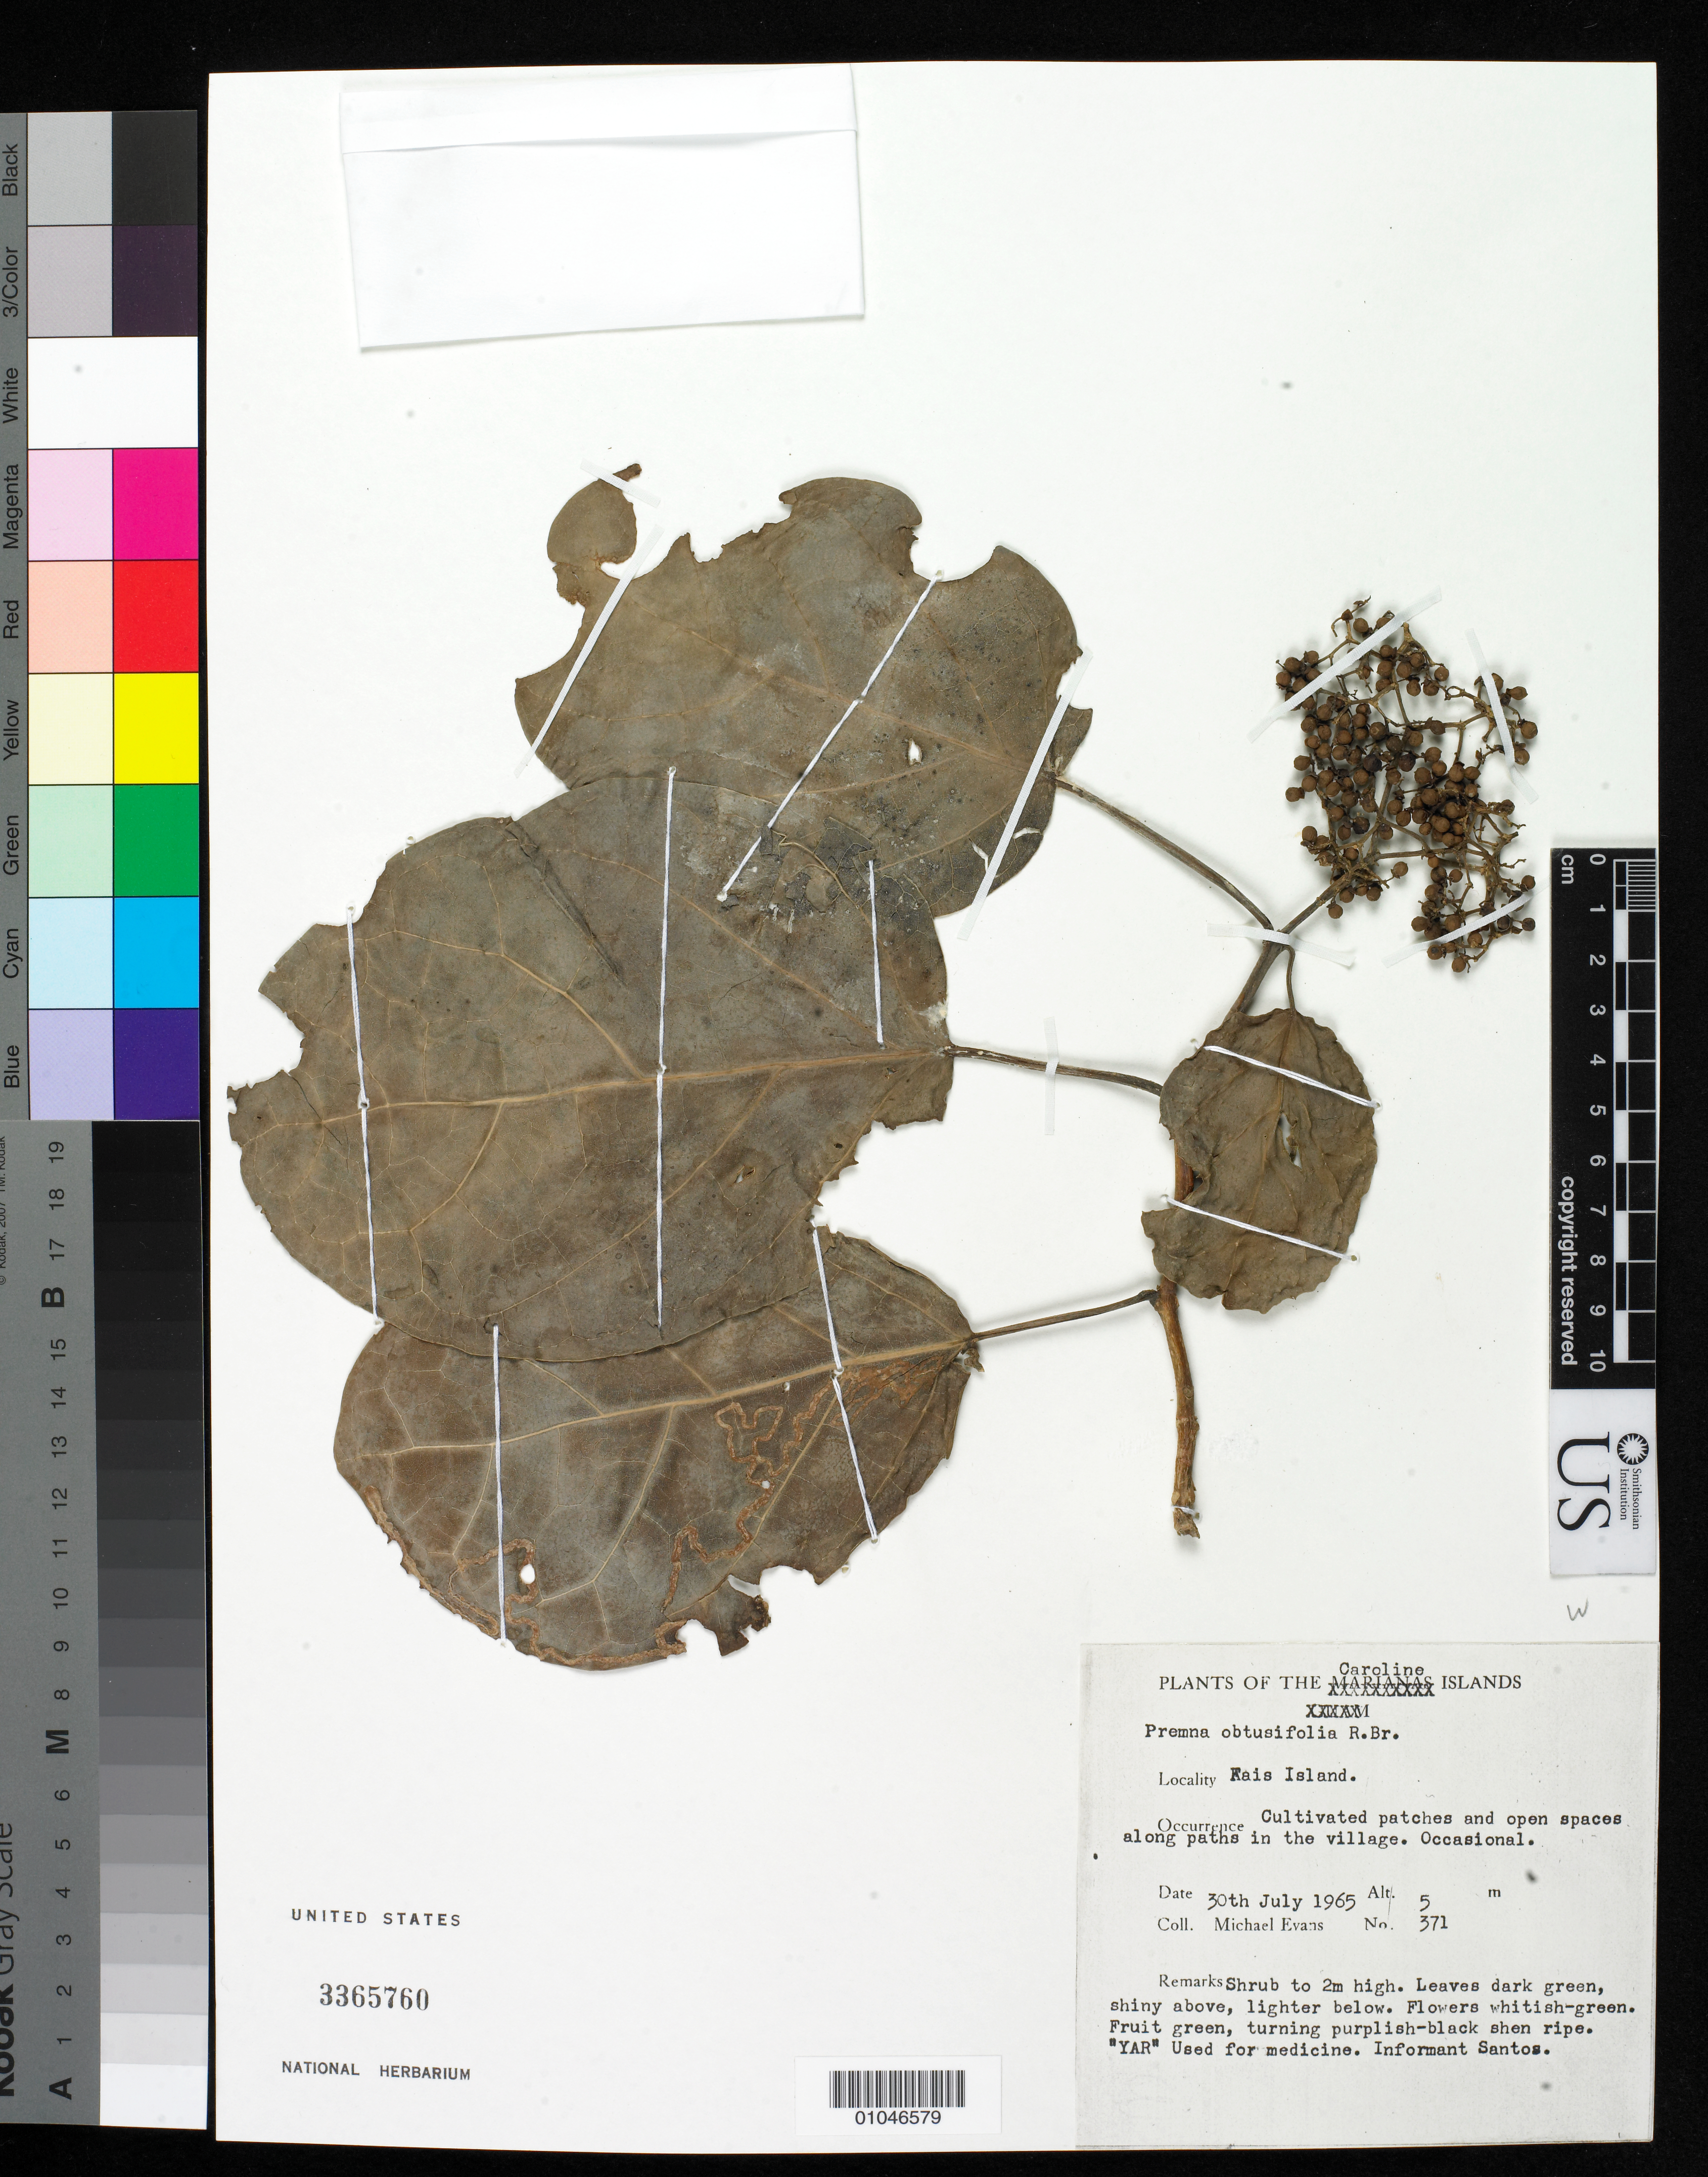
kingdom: Plantae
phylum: Tracheophyta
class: Magnoliopsida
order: Lamiales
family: Lamiaceae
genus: Premna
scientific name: Premna obtusifolia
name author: R. Br.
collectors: M. Evans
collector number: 371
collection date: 1965-07-30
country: Micronesia, Federated States of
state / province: Yap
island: Fais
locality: Fais Island, Caroline Islands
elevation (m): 5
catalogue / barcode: US 3365760